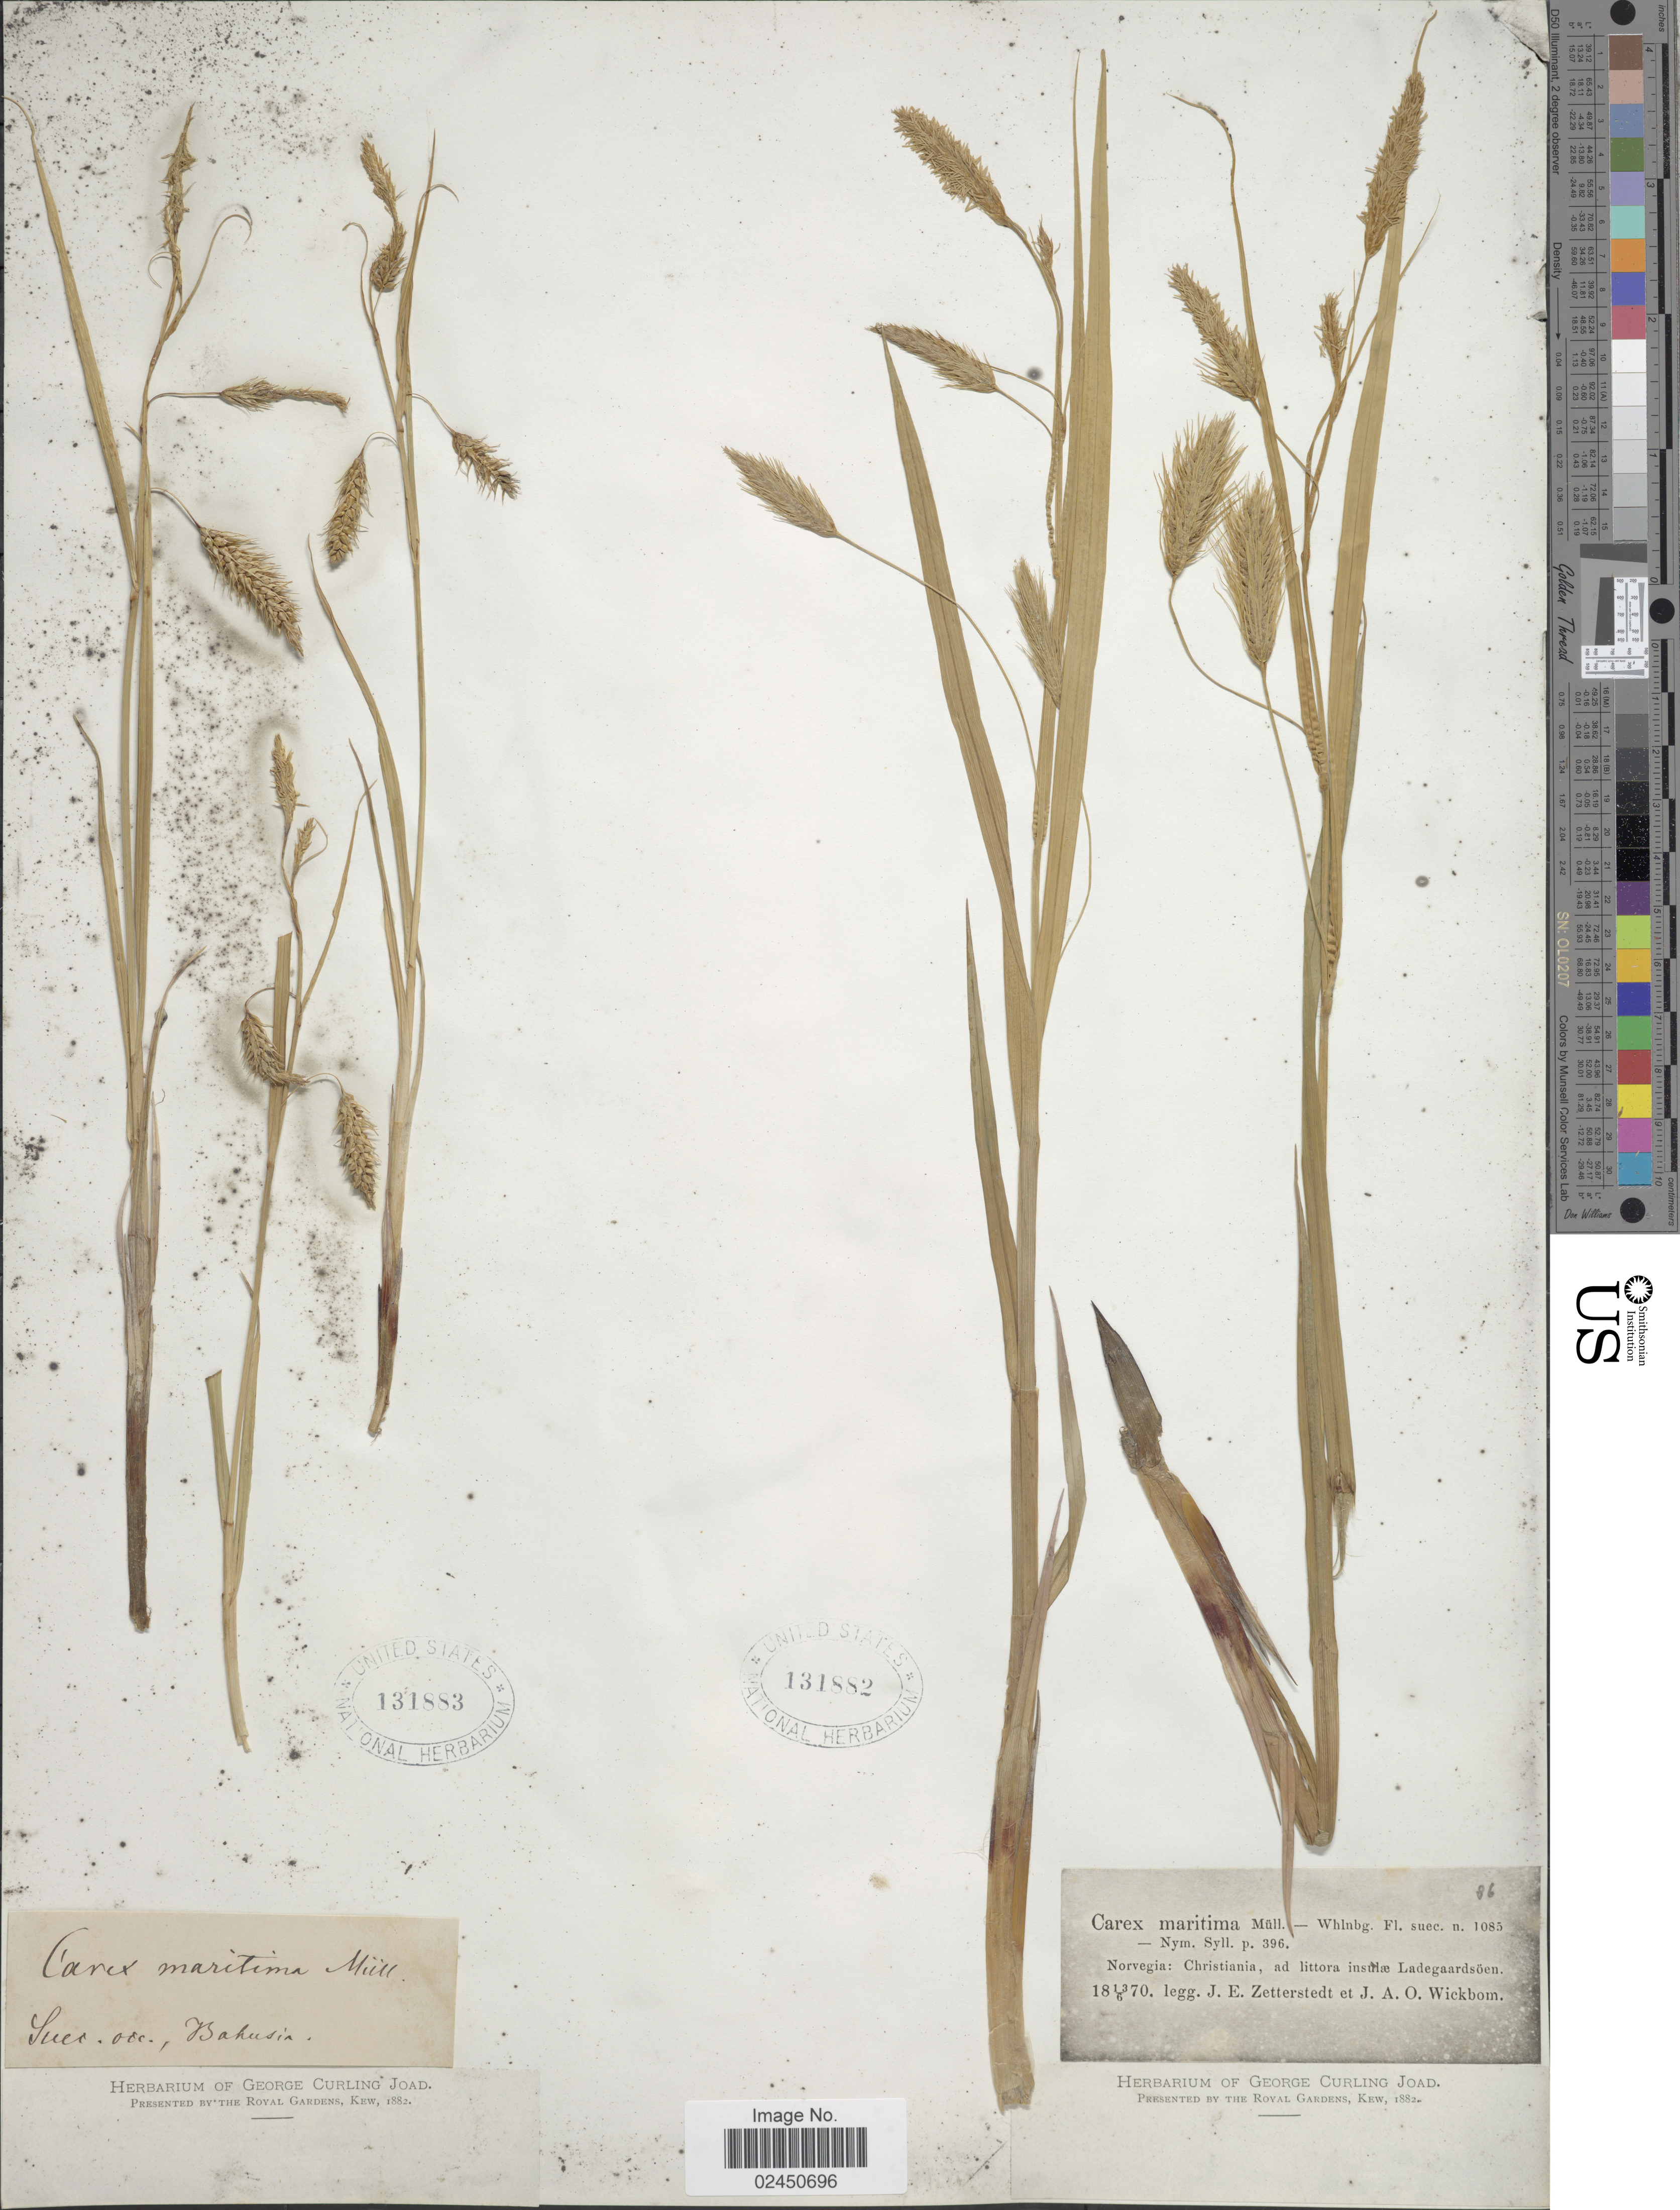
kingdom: Plantae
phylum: Tracheophyta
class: Liliopsida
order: Poales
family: Cyperaceae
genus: Carex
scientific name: Carex maritima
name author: Gunnerus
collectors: ex herb. George Curling Joad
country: Sweden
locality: Suec. occ., Bahusia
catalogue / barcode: US 131883